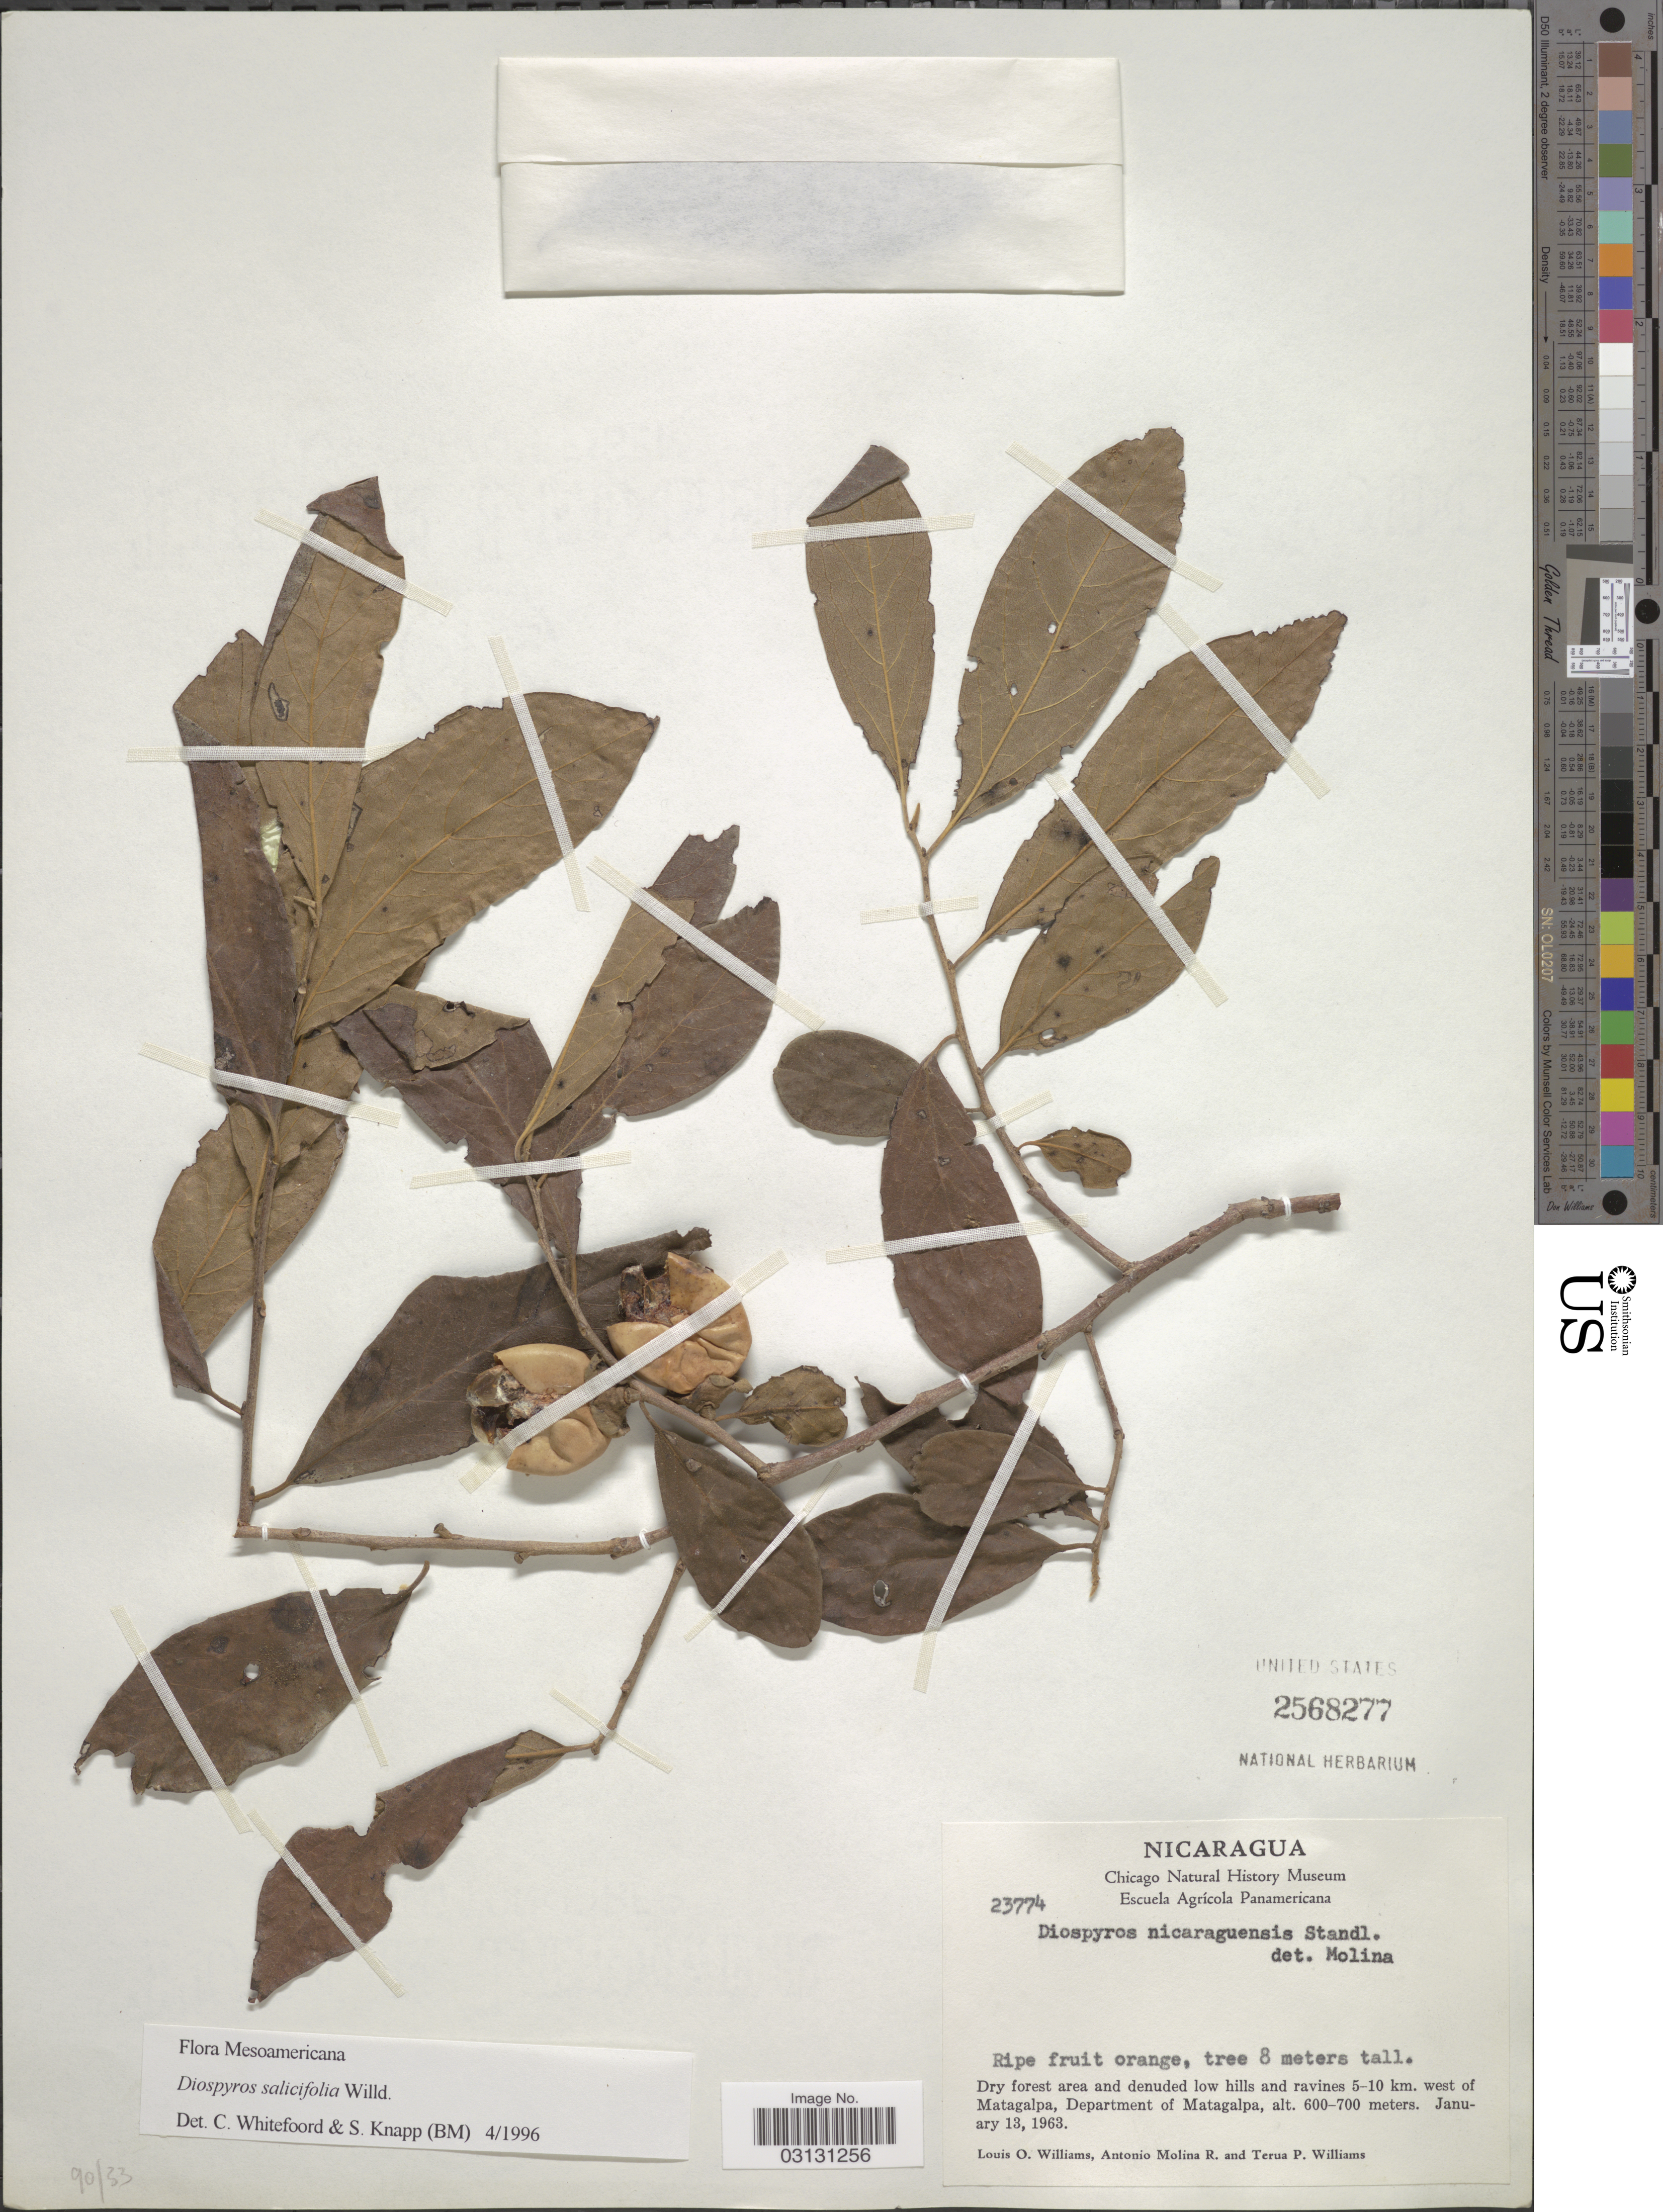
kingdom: Plantae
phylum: Tracheophyta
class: Magnoliopsida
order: Ericales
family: Ebenaceae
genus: Diospyros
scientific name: Diospyros salicifolia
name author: Humb. & Bonpl. ex Willd.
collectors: L. O. Williams, A. Molina R. & T. Williams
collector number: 23774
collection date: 1963-01-13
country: Nicaragua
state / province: Matagalpa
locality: Dry forest area and denuded lowe hills and ravines 5-10 km. west of Matagalpa, Department of Matagalpa.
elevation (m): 600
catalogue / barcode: US 2568277